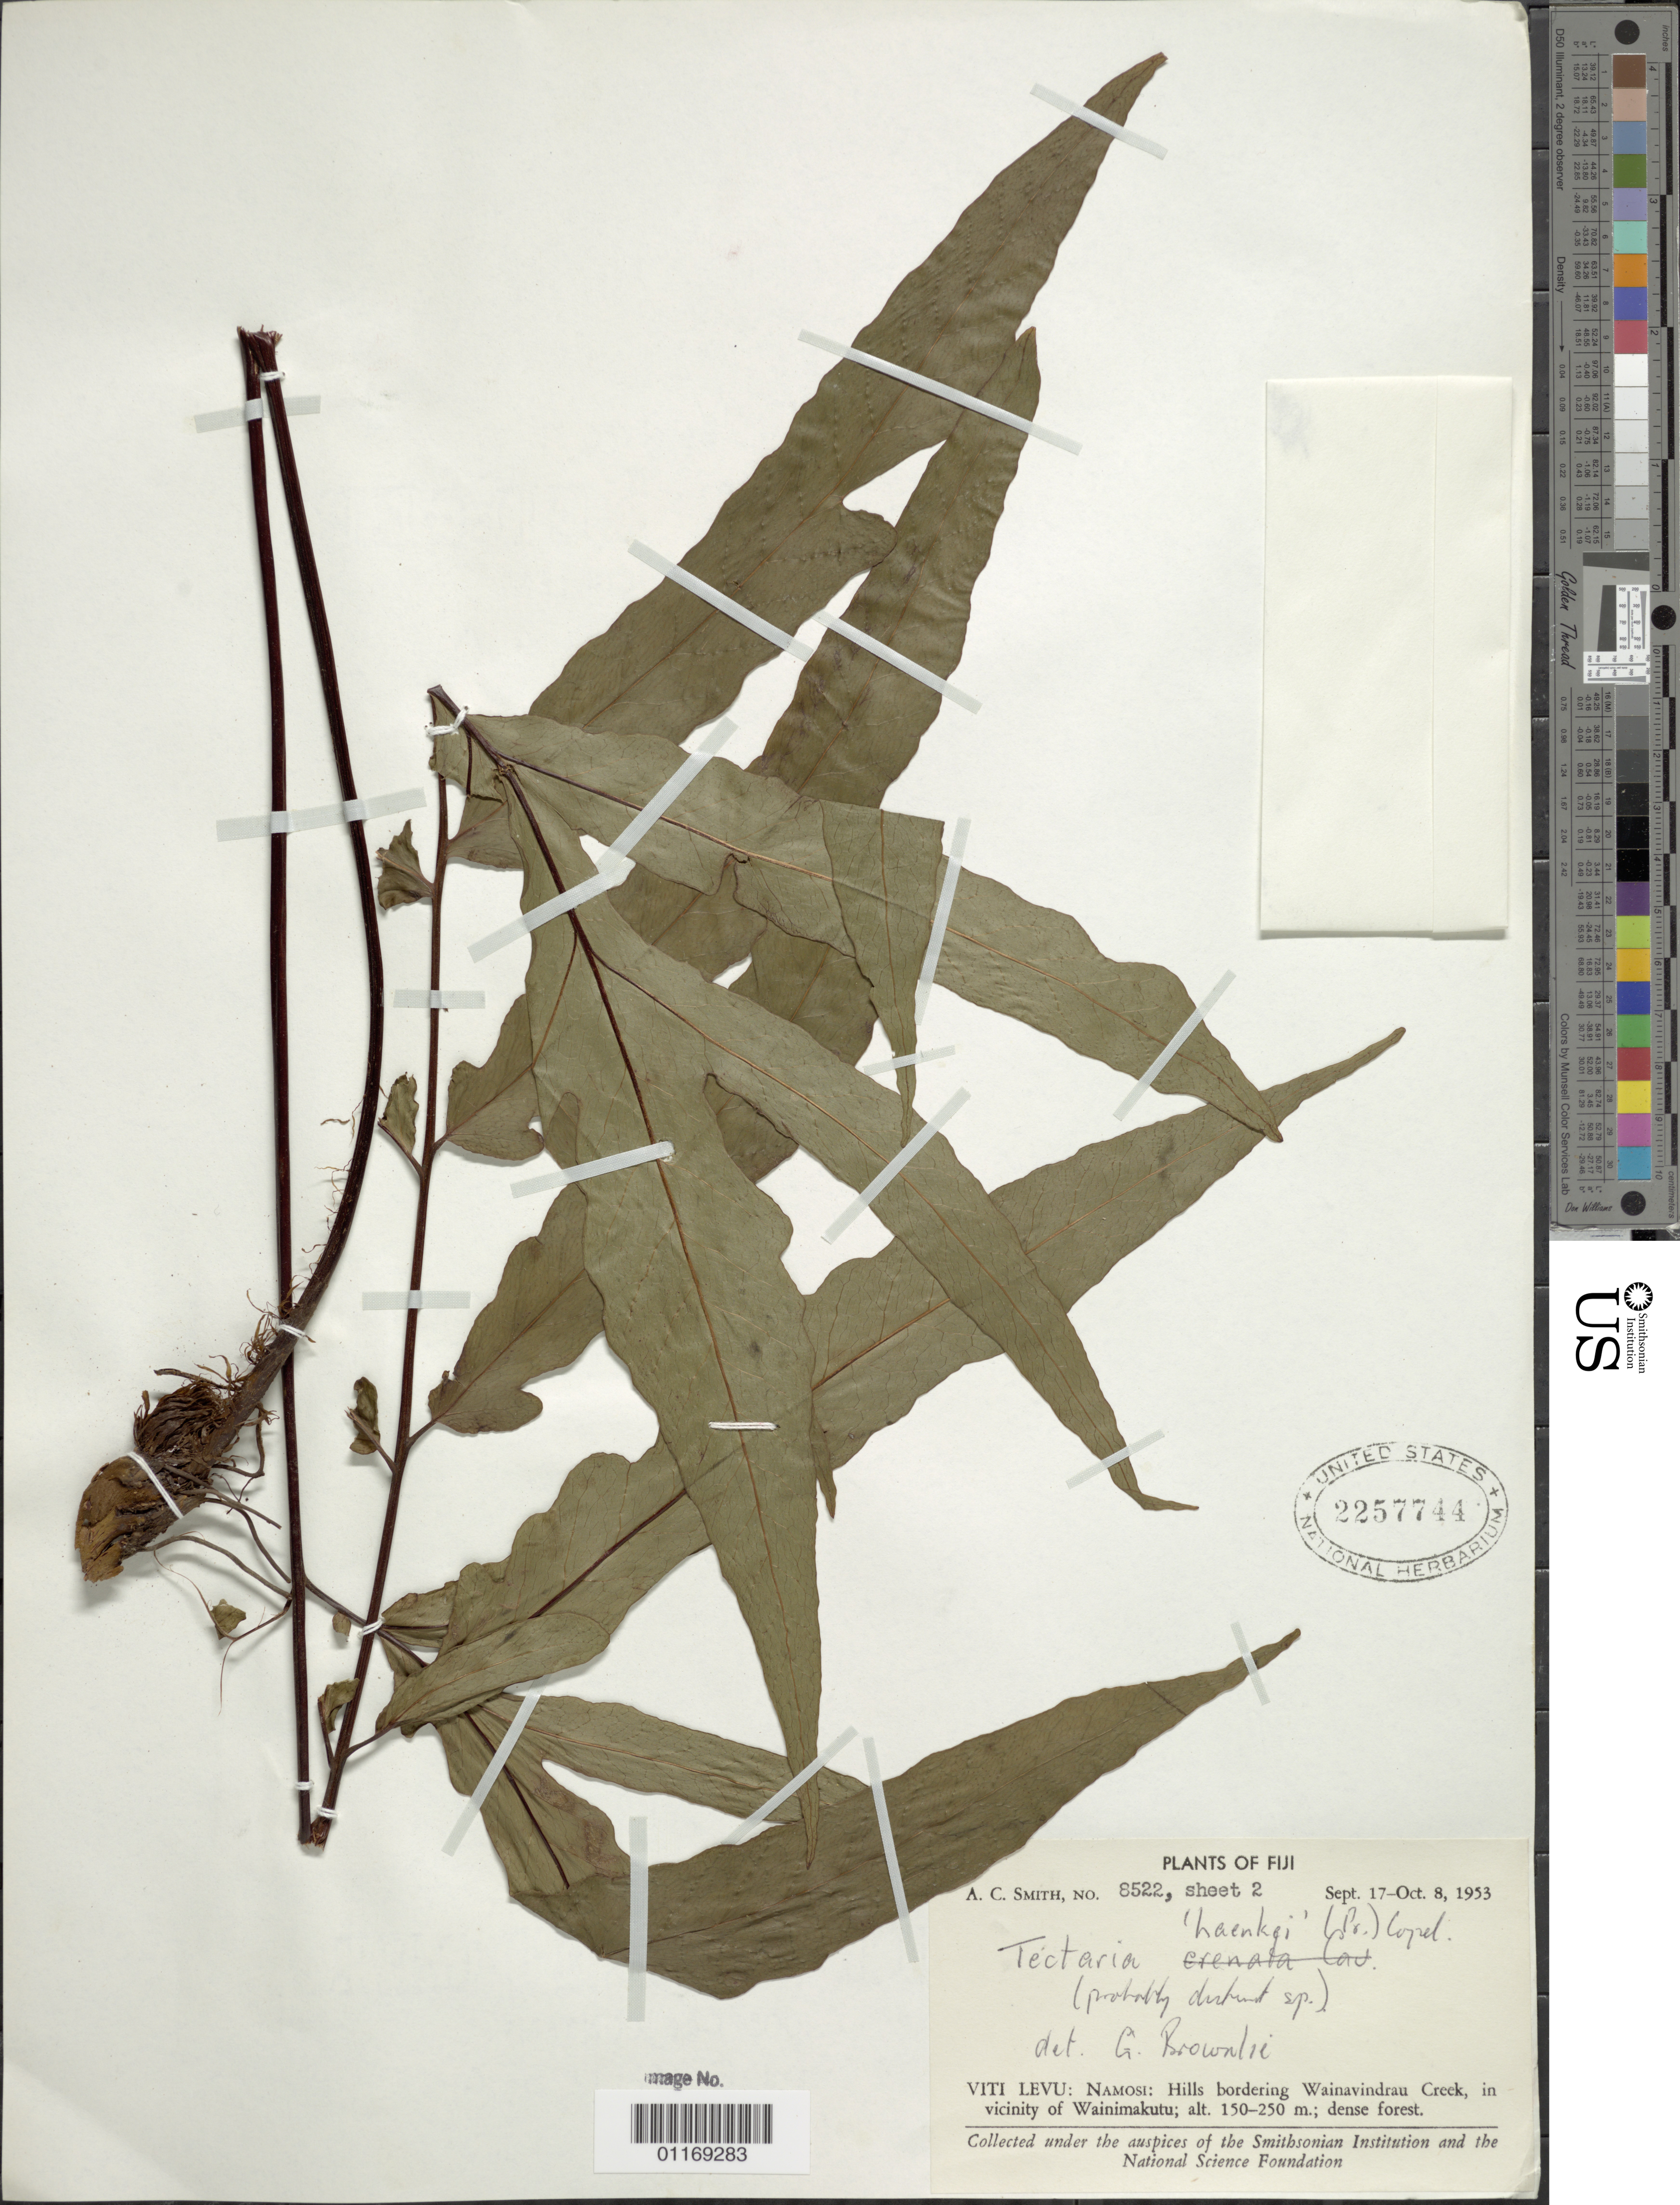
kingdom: Plantae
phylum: Tracheophyta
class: Polypodiopsida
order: Polypodiales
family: Tectariaceae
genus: Tectaria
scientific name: Tectaria haenkei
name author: (C. Presl) Copel.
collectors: A. C. Smith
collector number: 8522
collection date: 1953-09-17/1953-10-08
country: Fiji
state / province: Central Division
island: Viti Levu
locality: Hills bordering Wainavindrau Creek, in vicinity of Wainimakutu, Namosi Prov., Viti Levu, Fiji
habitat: Dense forest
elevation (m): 150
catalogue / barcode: US 2257744